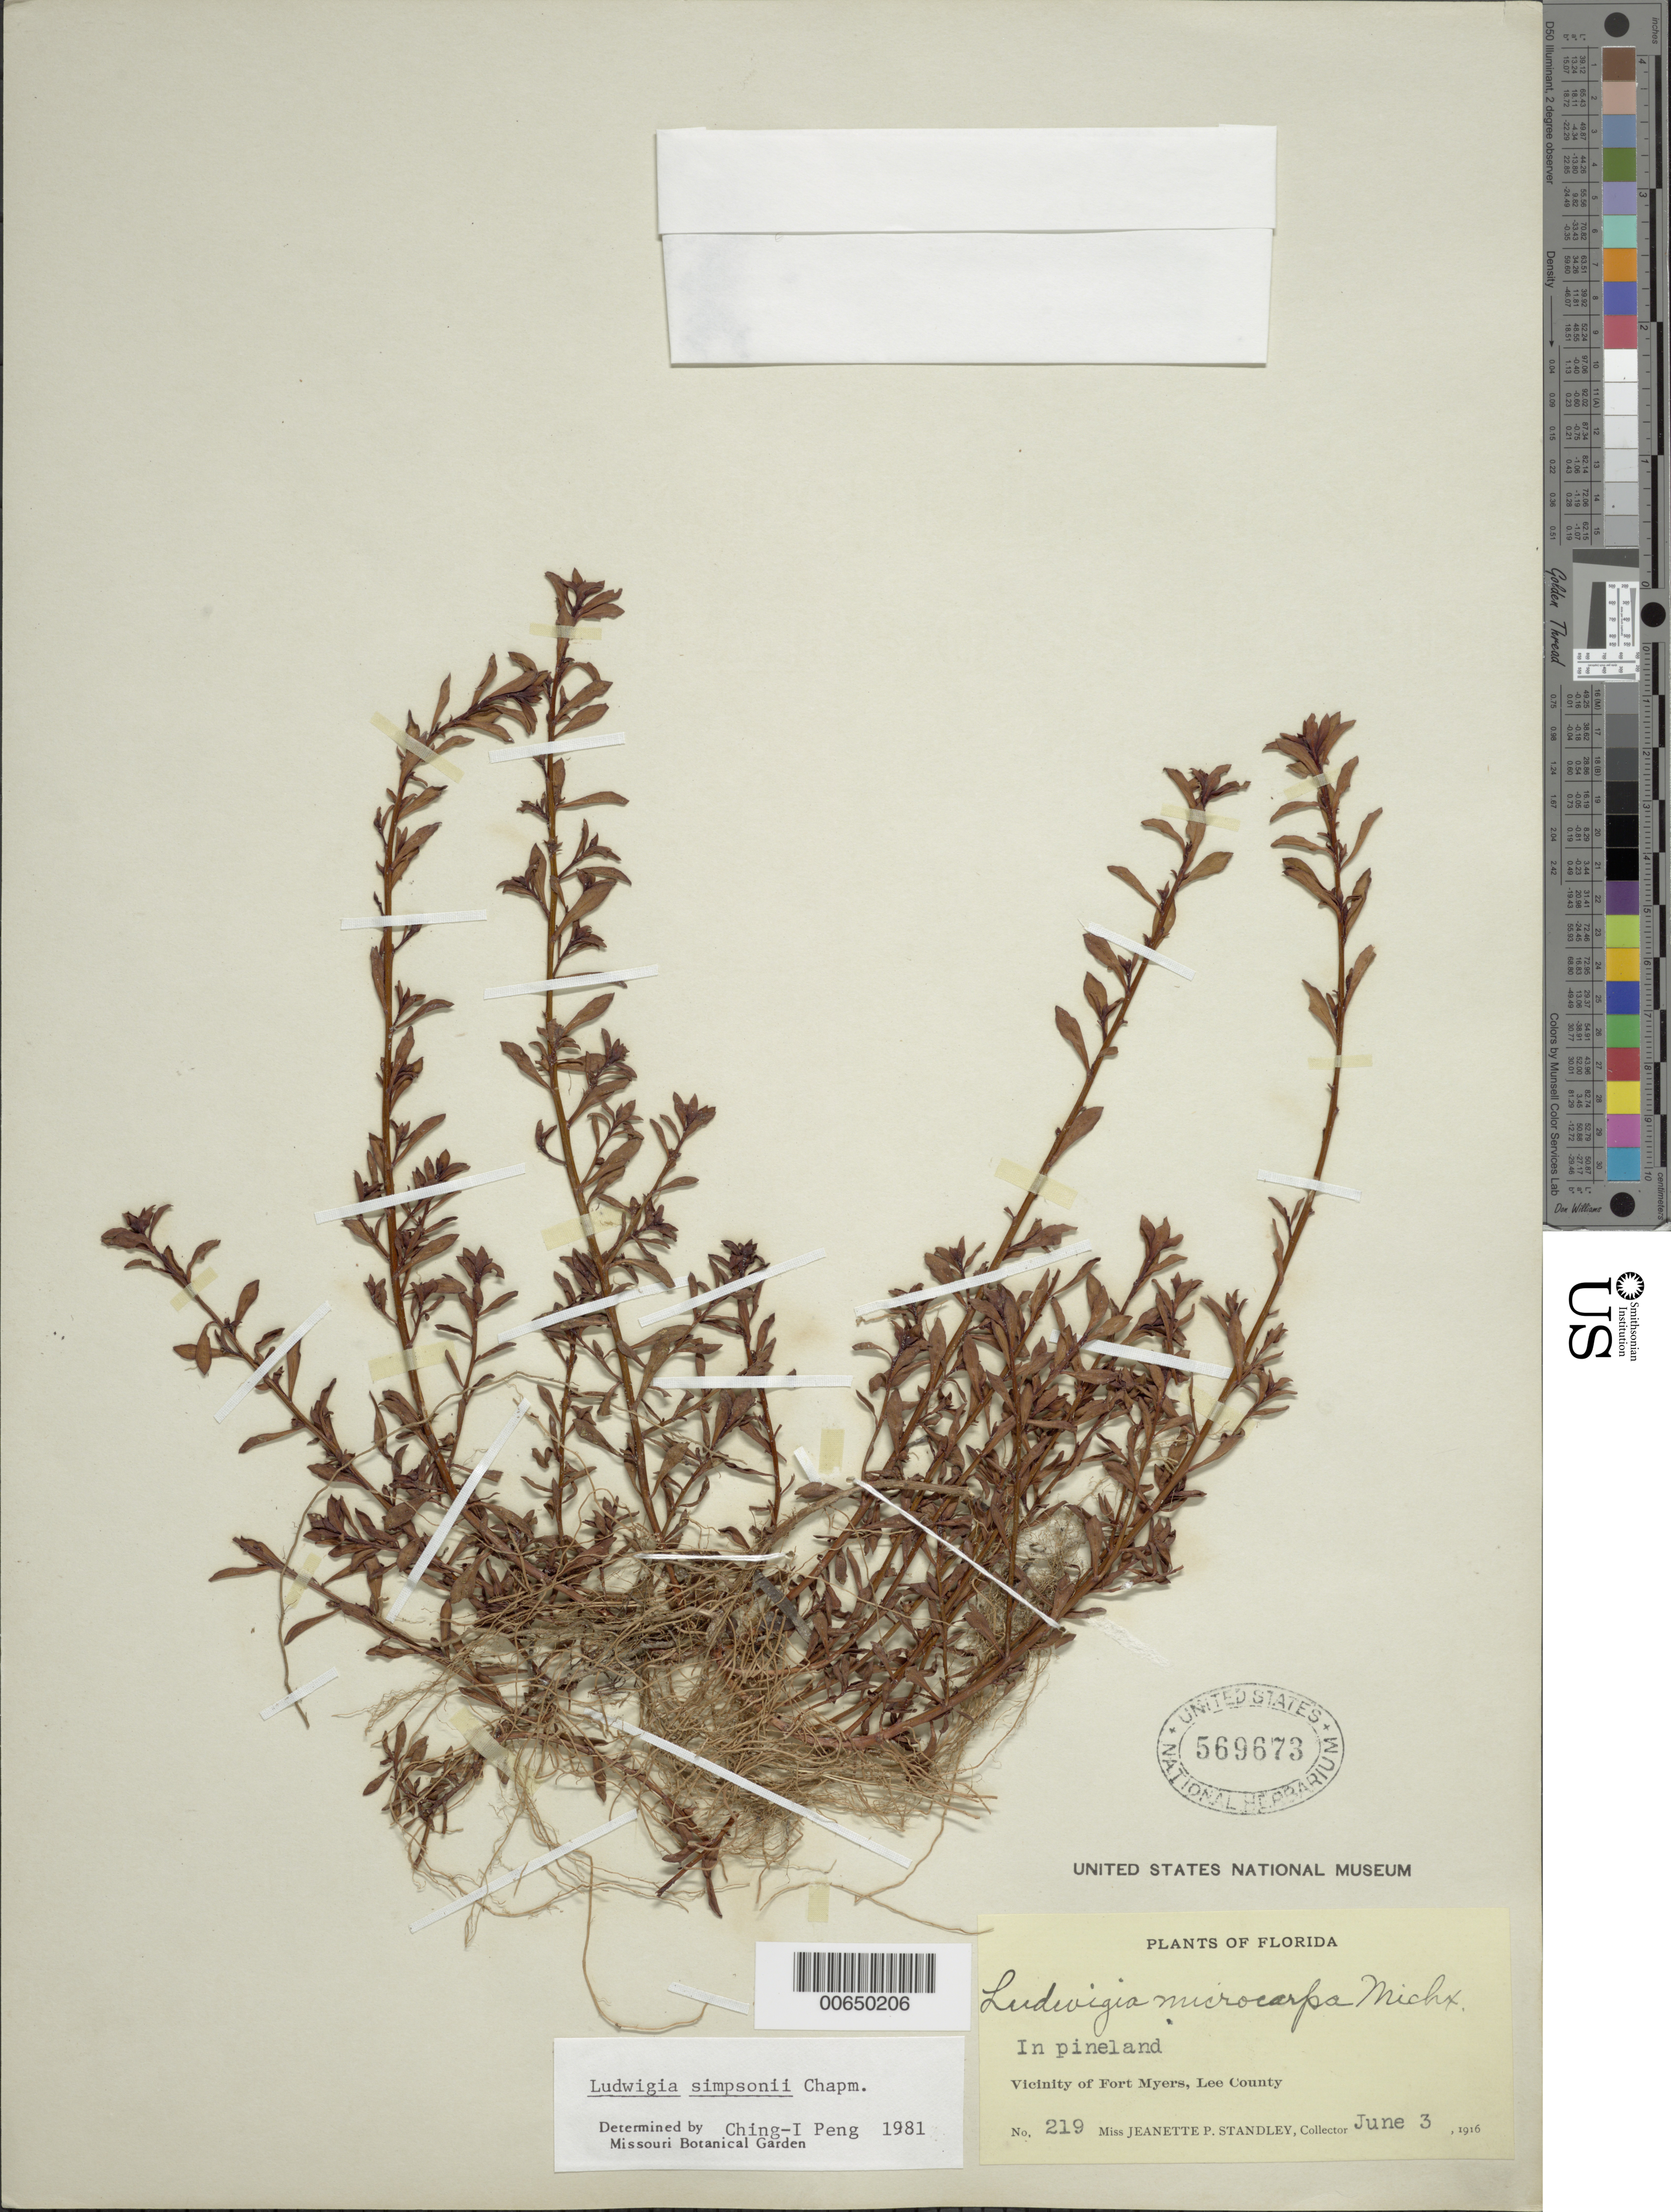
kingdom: Plantae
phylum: Tracheophyta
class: Magnoliopsida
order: Myrtales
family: Onagraceae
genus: Ludwigia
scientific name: Ludwigia simpsonii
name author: Chapm.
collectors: J. P. Standley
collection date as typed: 06 Mar 1916 or 03 Jun 1916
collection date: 1916-03-06 or 1916-06-03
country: United States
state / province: Florida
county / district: Lee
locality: Vicinity of Fort Myers.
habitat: In pineland.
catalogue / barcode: US 569673